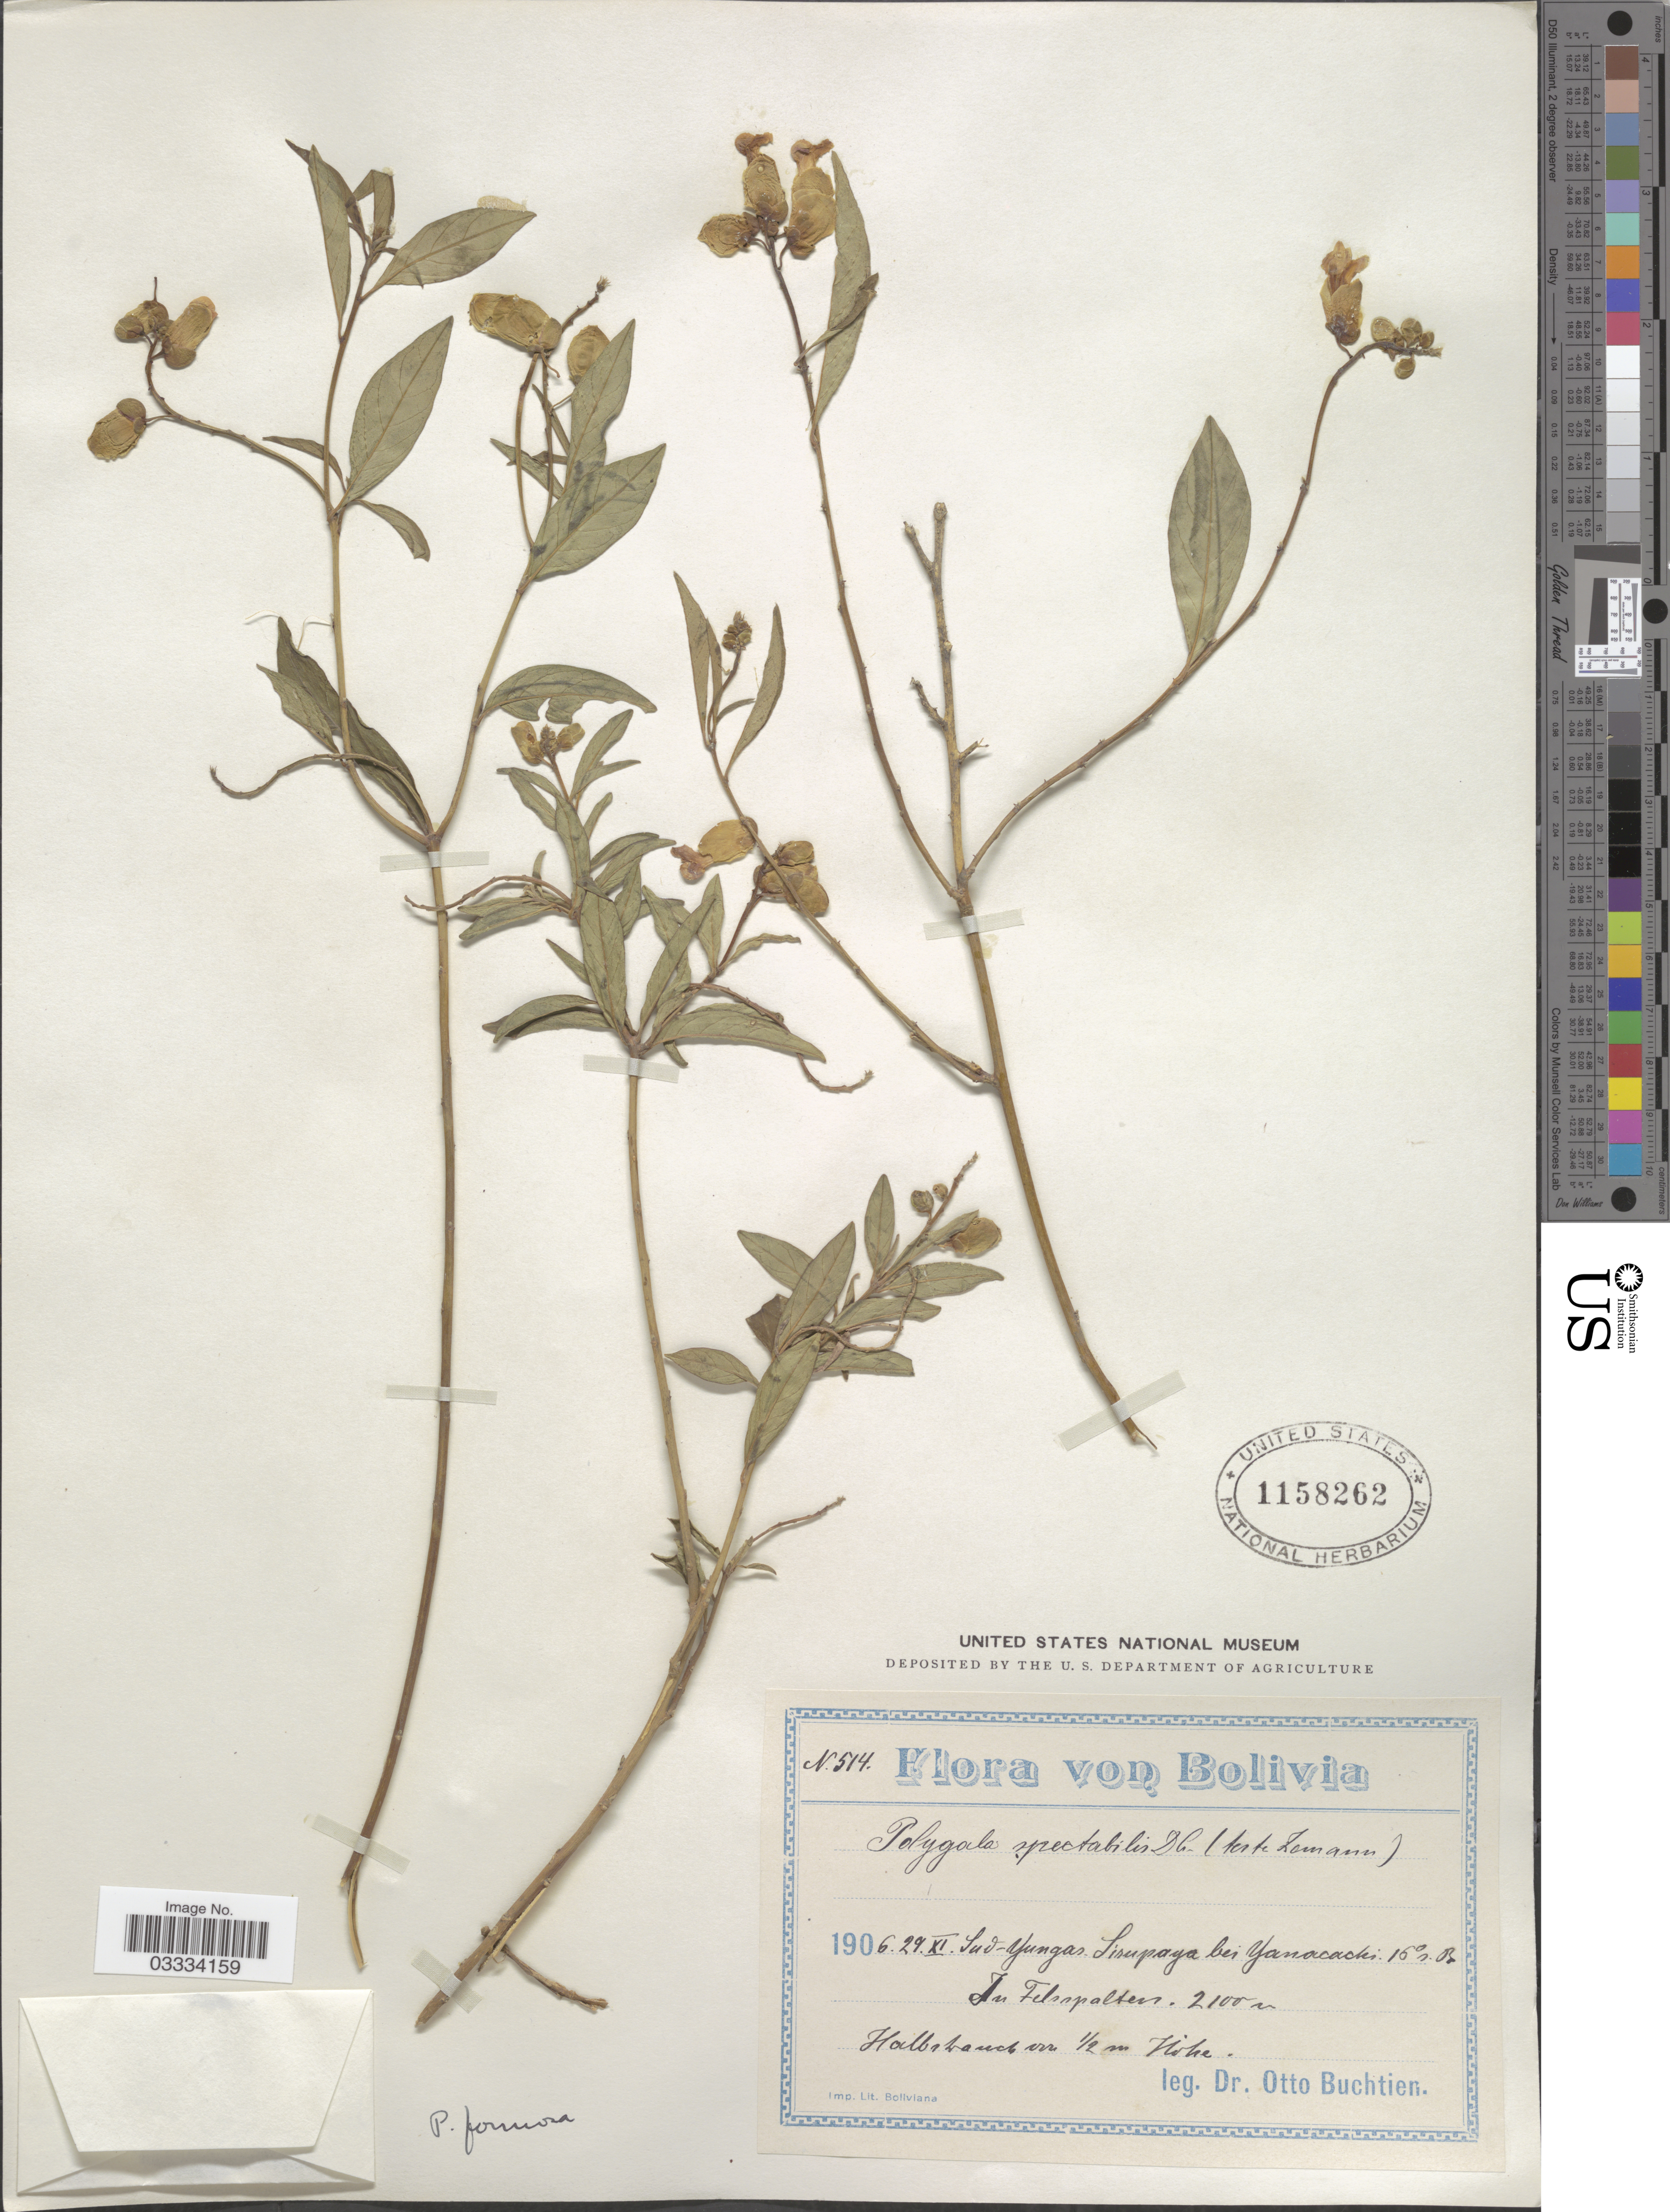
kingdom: Plantae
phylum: Tracheophyta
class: Magnoliopsida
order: Fabales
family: Polygalaceae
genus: Caamembeca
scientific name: Caamembeca andina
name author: (A.W. Benn.) J.F.B. Pastore & Mabb.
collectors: O. Buchtien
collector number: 514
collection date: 1906-11-29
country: Bolivia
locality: Sud-Yungas. Sirupaya bei Yanacachi 15° s.Br.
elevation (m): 2100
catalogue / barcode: US 1158262